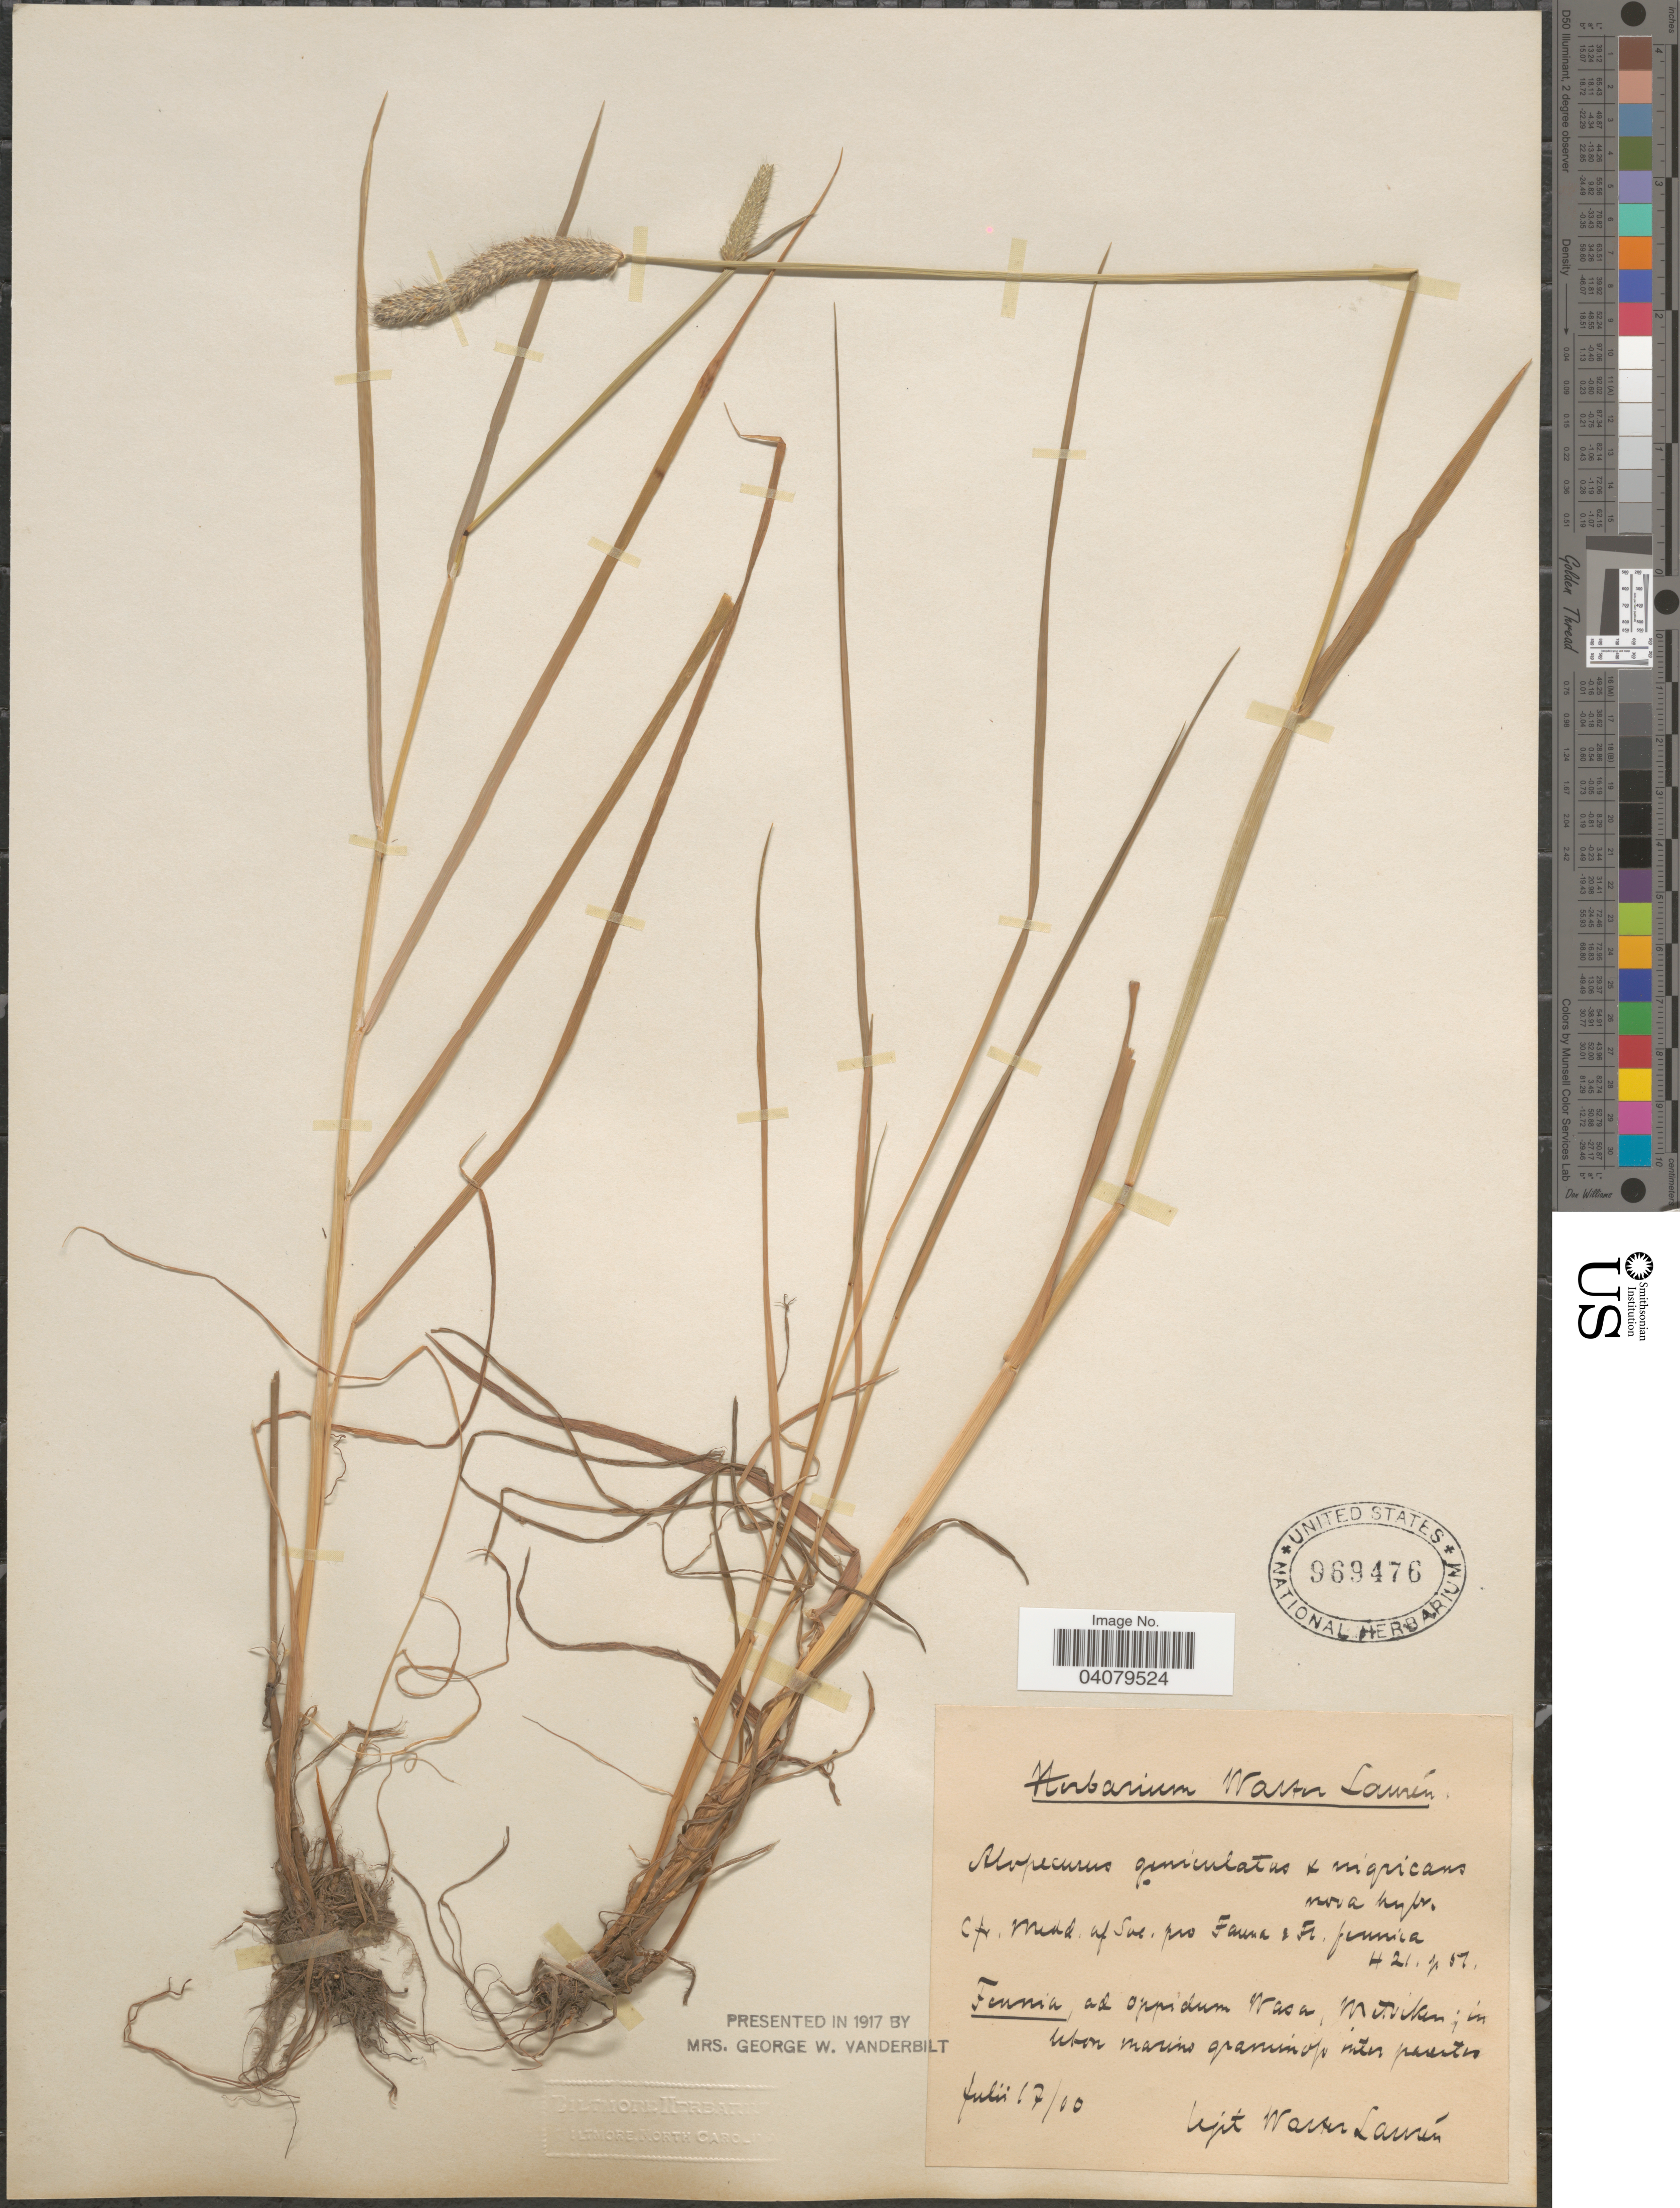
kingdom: Plantae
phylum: Tracheophyta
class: Liliopsida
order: Poales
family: Poaceae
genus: Alopecurus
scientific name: Alopecurus geniculatus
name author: L.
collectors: W. Lauren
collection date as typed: Transcribed d/m/y: 17/7/0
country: Finland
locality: Fennia, ad oppidum Wasa, Metviken; in litor marino graminosis inter parentes.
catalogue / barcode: US 969476